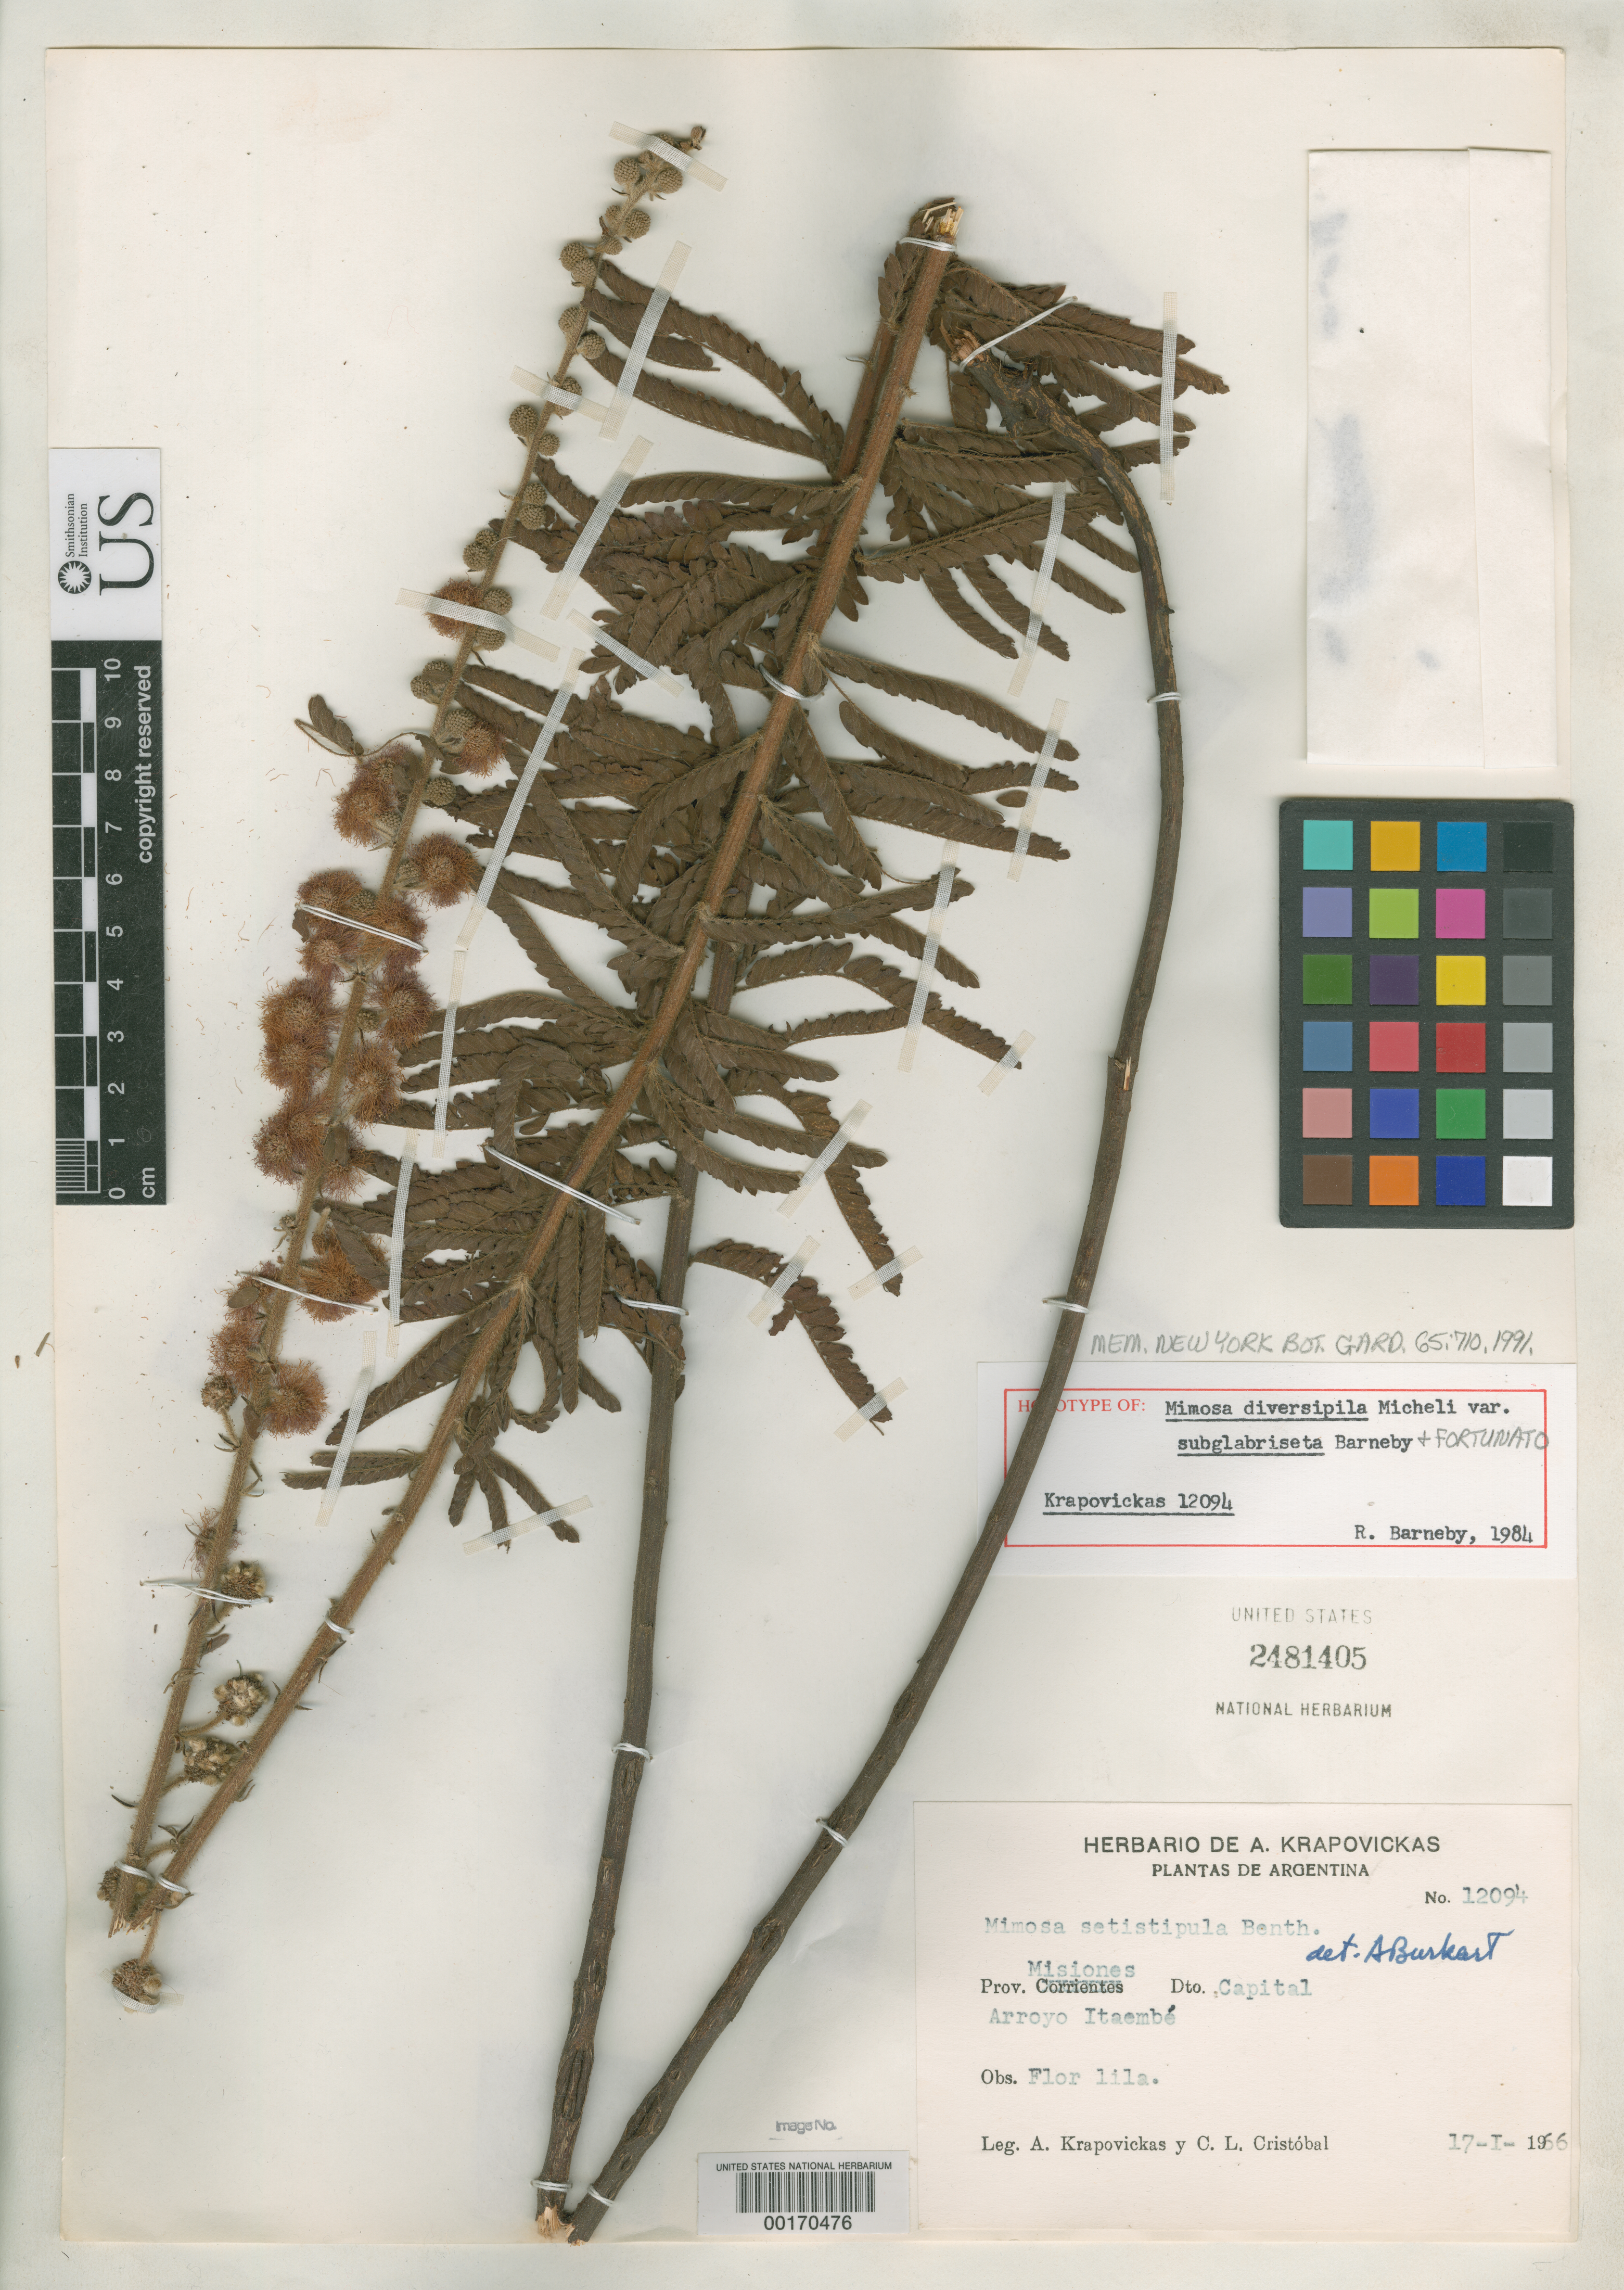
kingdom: Plantae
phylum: Tracheophyta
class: Magnoliopsida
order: Fabales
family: Fabaceae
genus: Mimosa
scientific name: Mimosa diversipila var. subglabriseta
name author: Barneby & Fortunato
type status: Holotype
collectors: A. Krapovickas & C. L. Cristóbal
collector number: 12094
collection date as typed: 17 Jan 1966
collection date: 1966-01-17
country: Argentina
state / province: Misiones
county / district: Capital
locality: Arroyo Itaembe.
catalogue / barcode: US 2481405